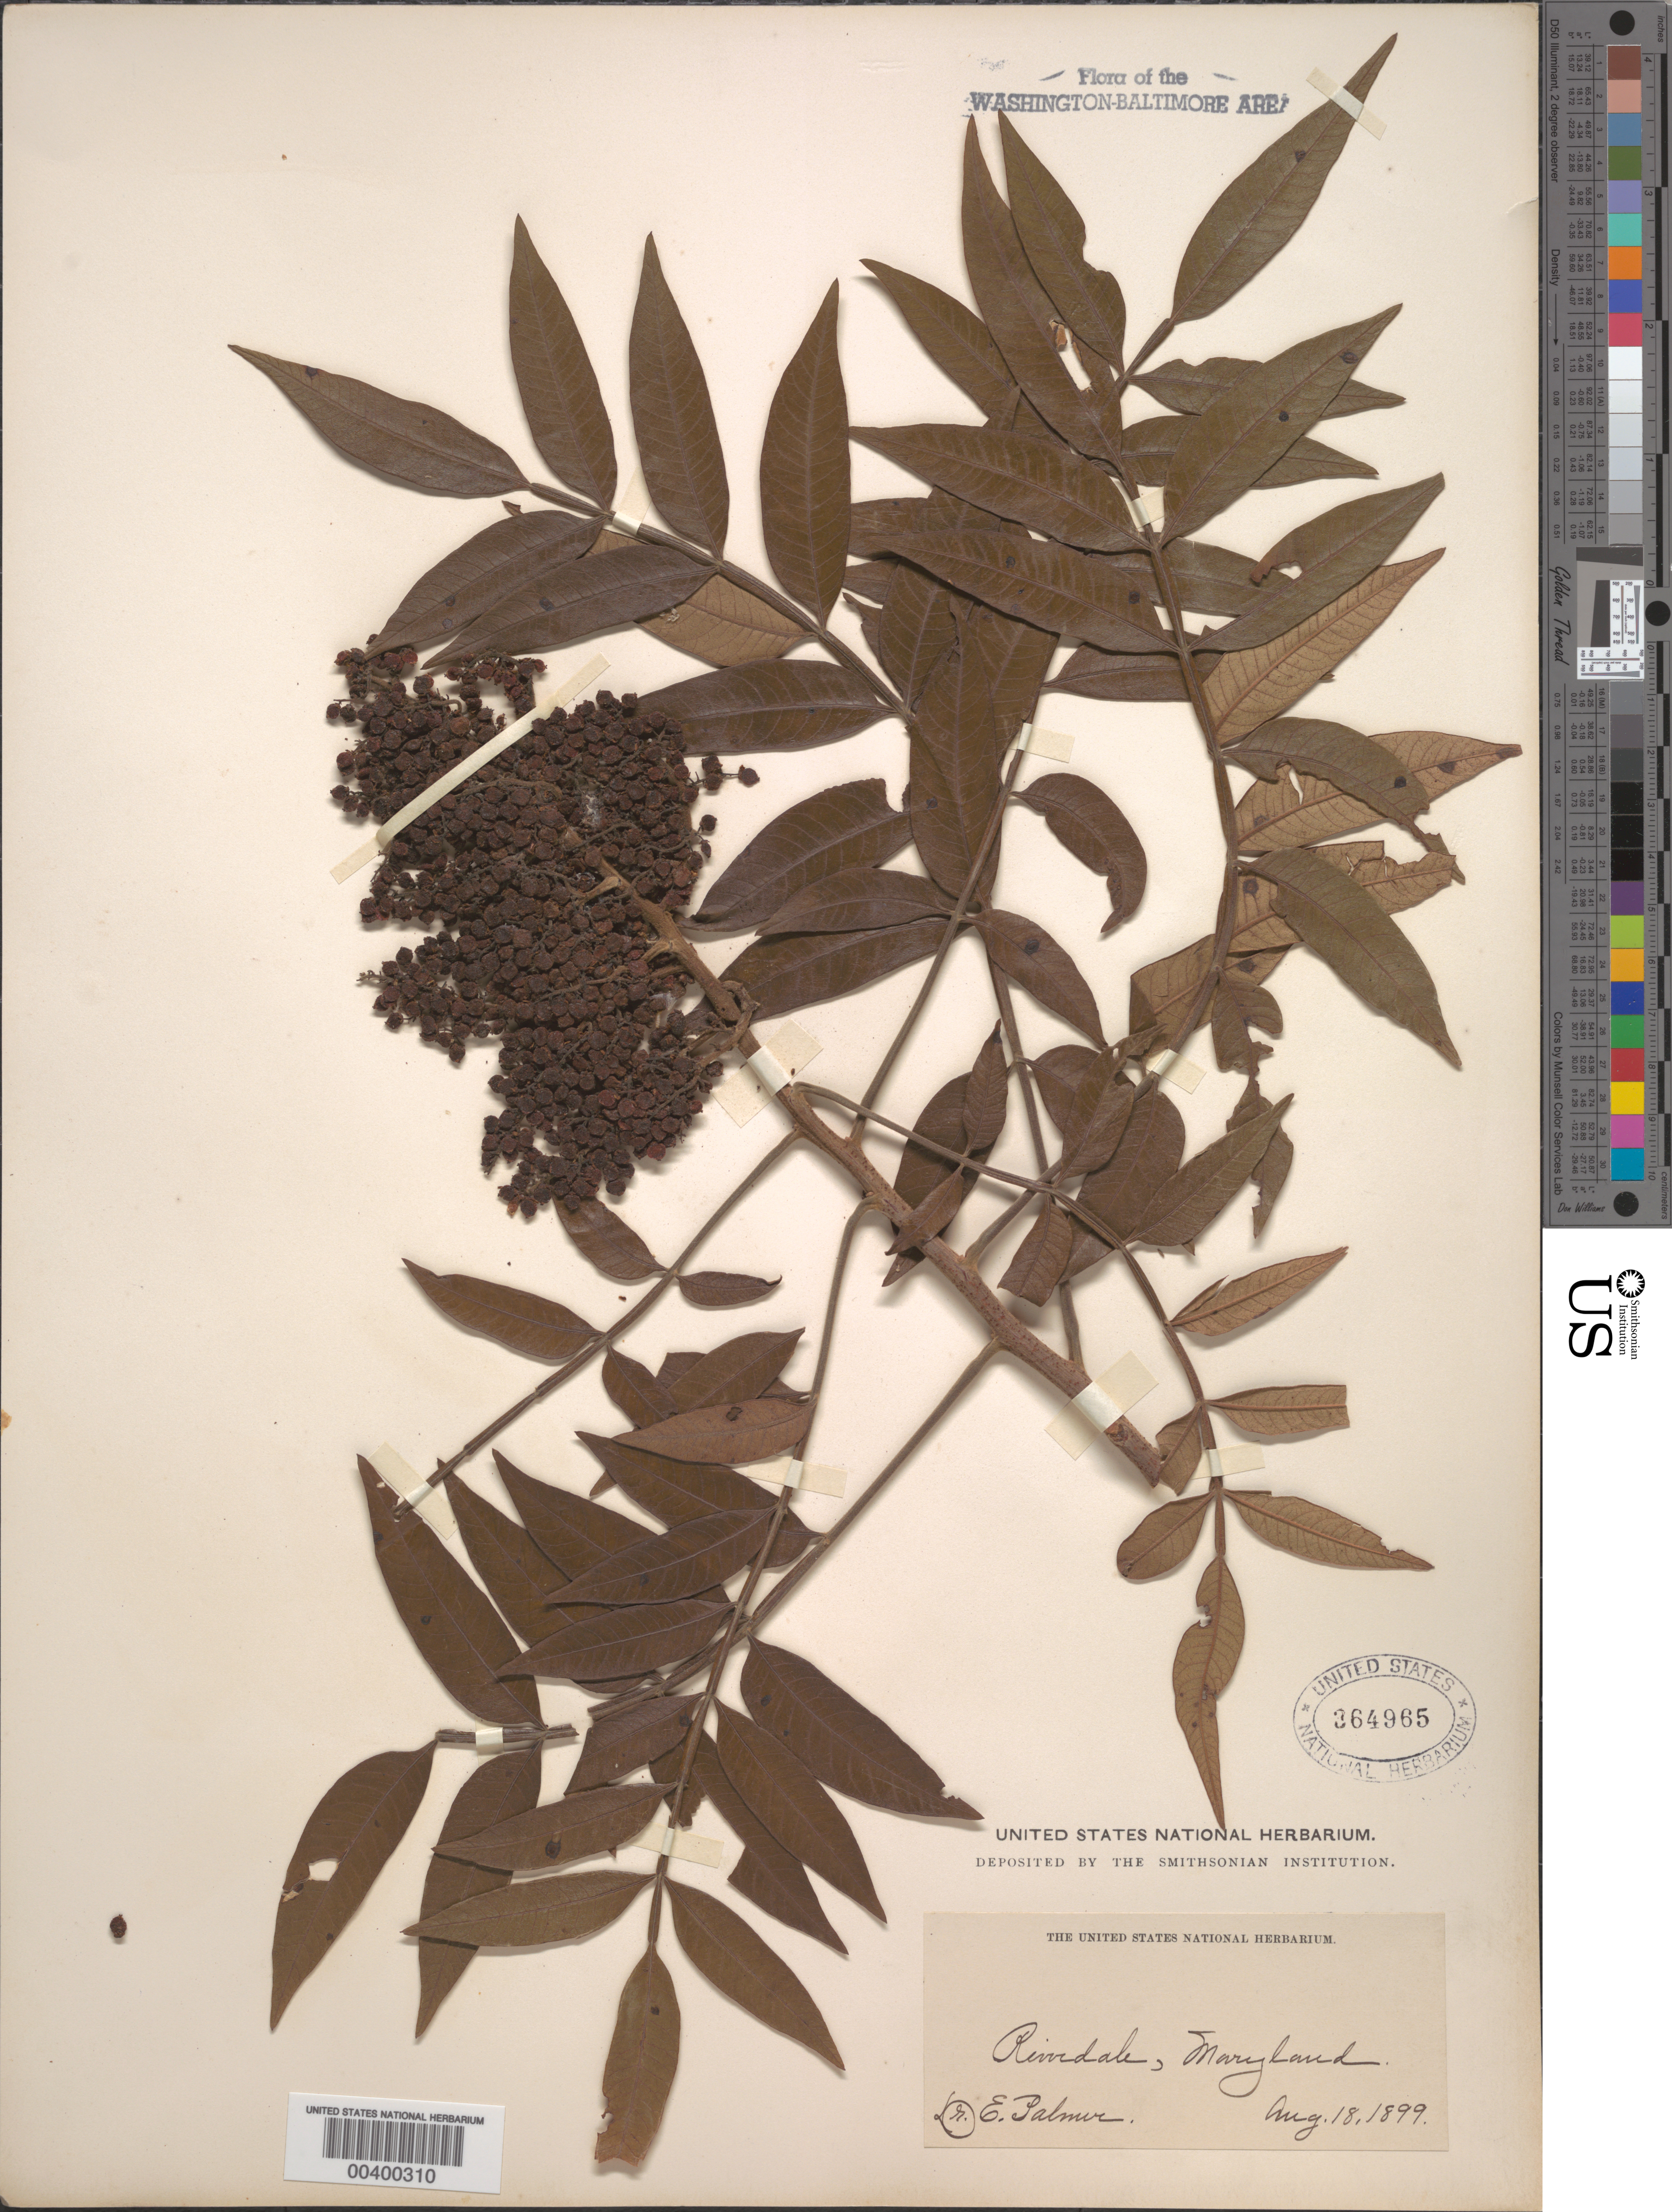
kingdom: Plantae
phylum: Tracheophyta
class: Magnoliopsida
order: Sapindales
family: Anacardiaceae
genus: Rhus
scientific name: Rhus copallinum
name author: L.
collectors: E. Palmer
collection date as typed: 18 Aug 1899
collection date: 1899-08-18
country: United States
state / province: Maryland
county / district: Prince George's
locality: Riverdale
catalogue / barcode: US 364965